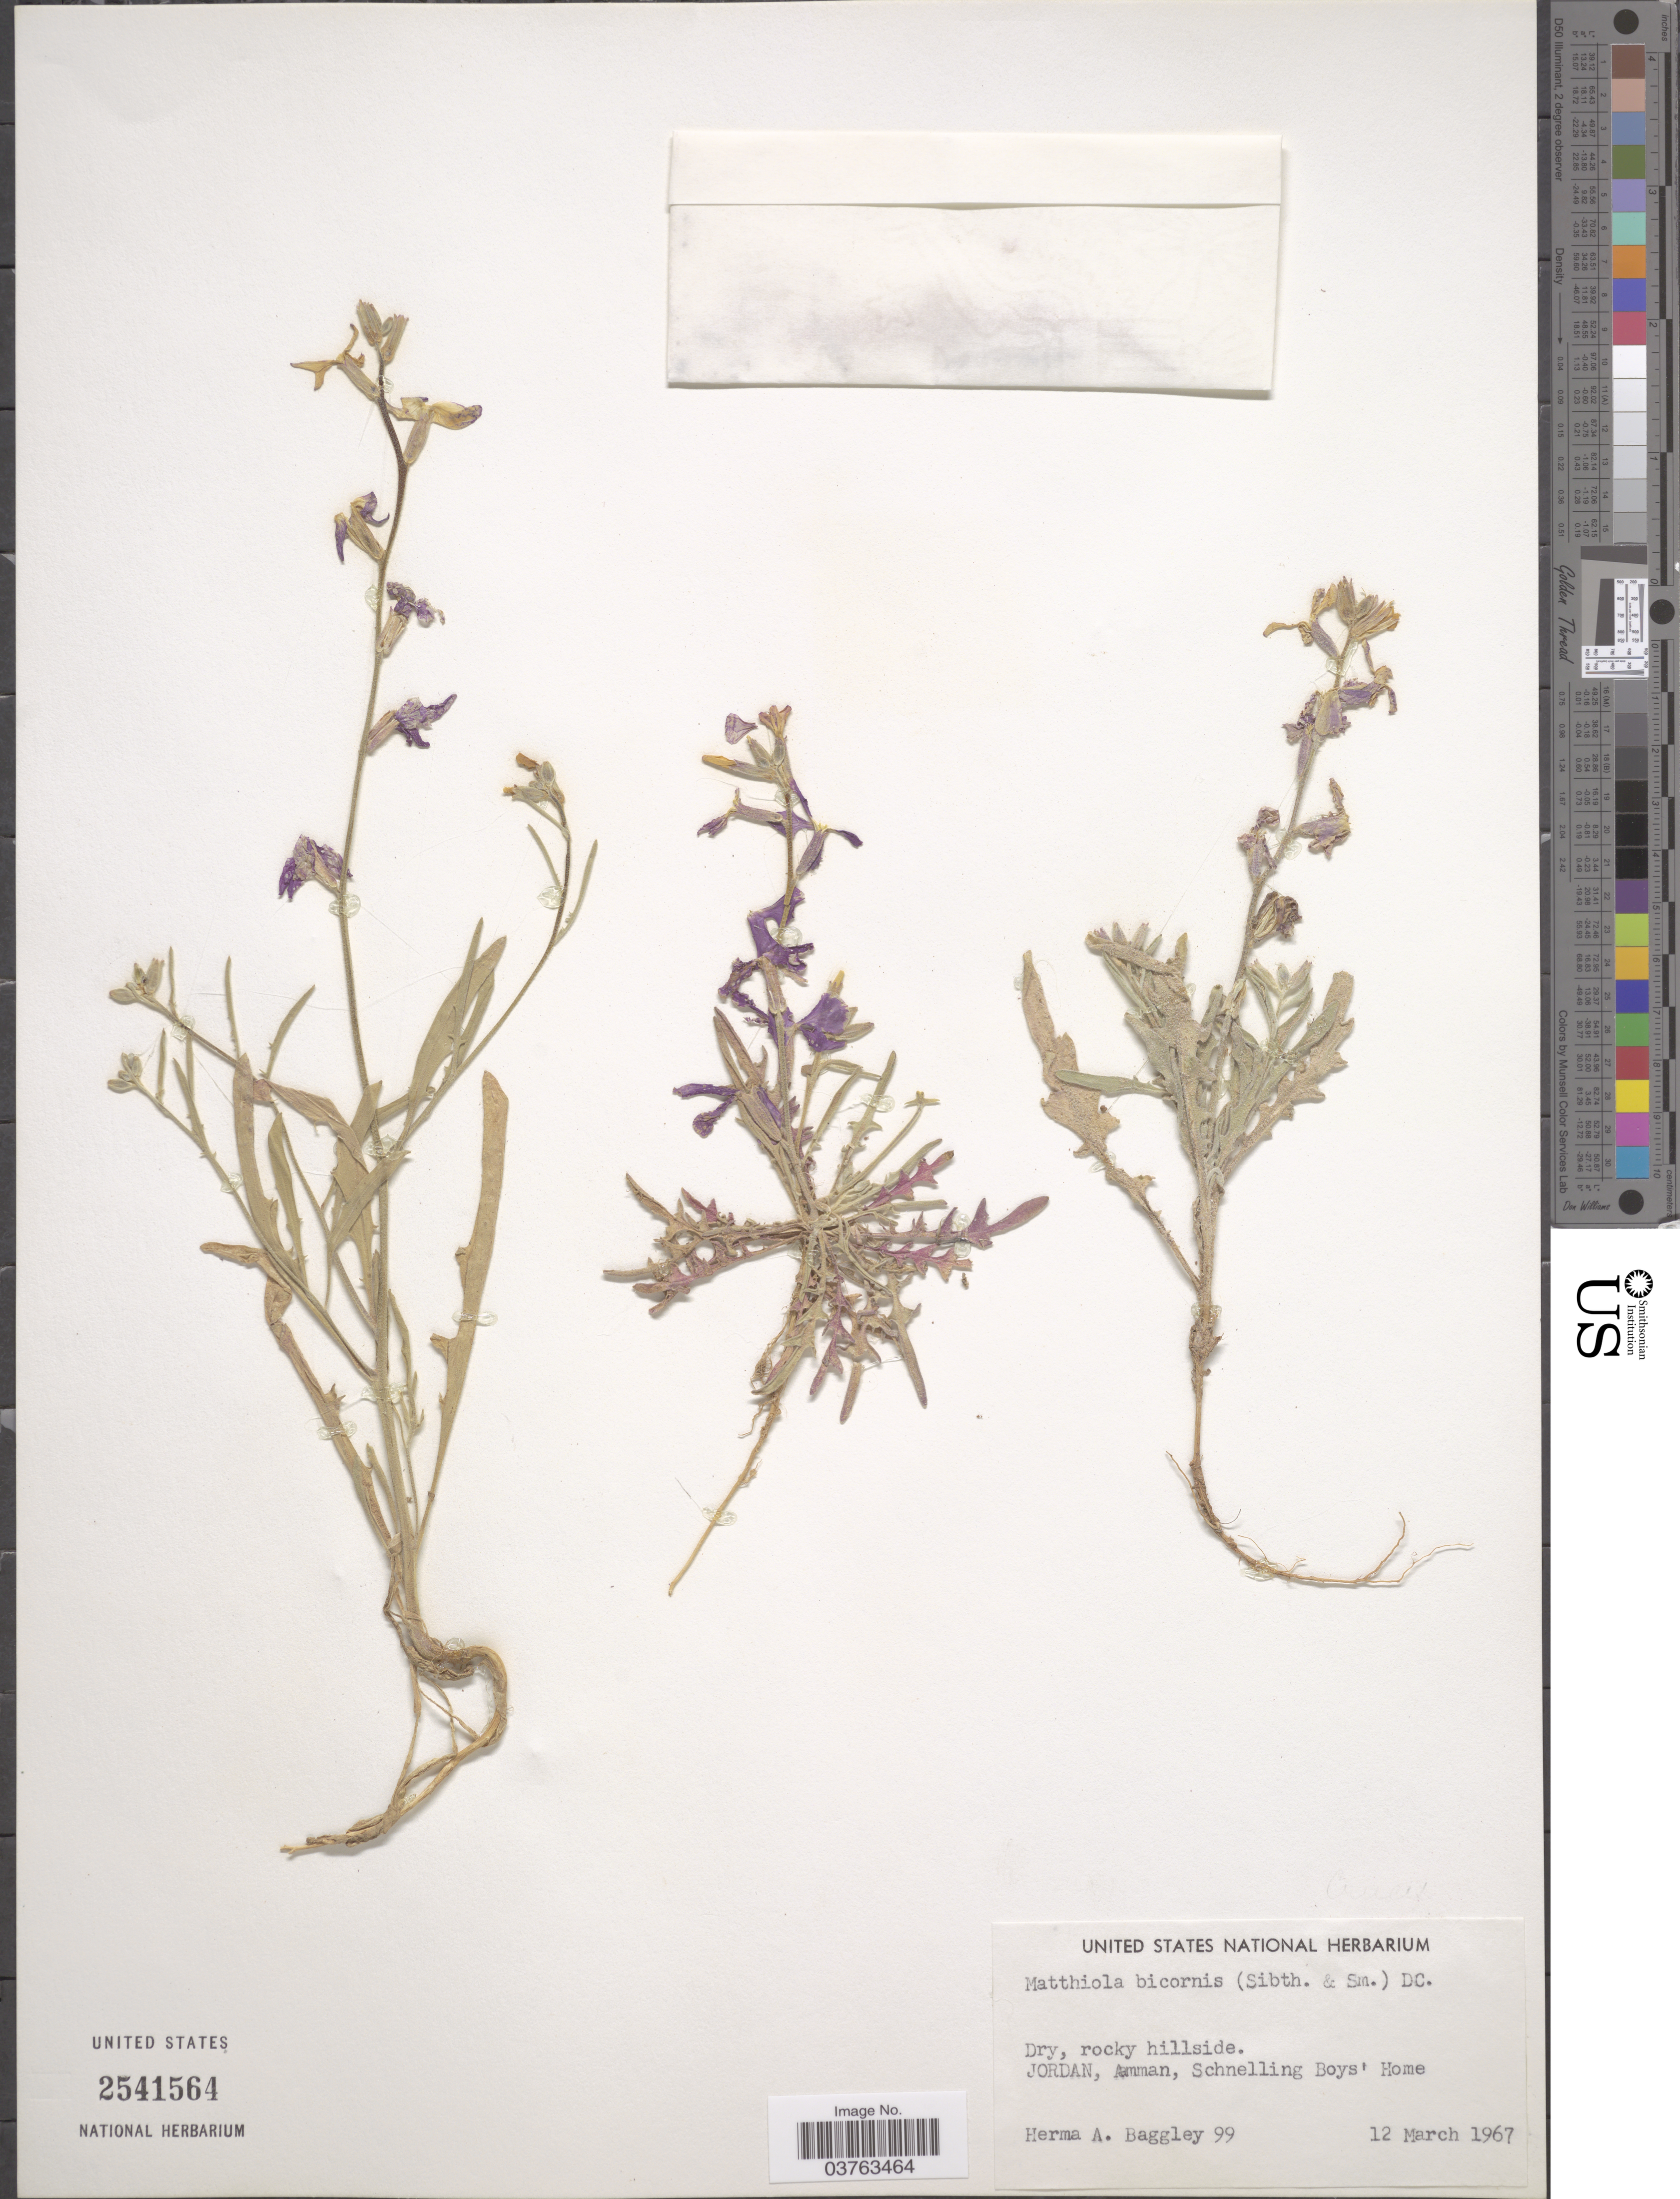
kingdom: Plantae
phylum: Tracheophyta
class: Magnoliopsida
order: Brassicales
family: Brassicaceae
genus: Matthiola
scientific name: Matthiola longipetala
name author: (Vent.) DC.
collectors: H. Baggley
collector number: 99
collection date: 1967-03-12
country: Jordan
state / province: Amman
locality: Schnelling Boys' Home.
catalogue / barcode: US 2541564